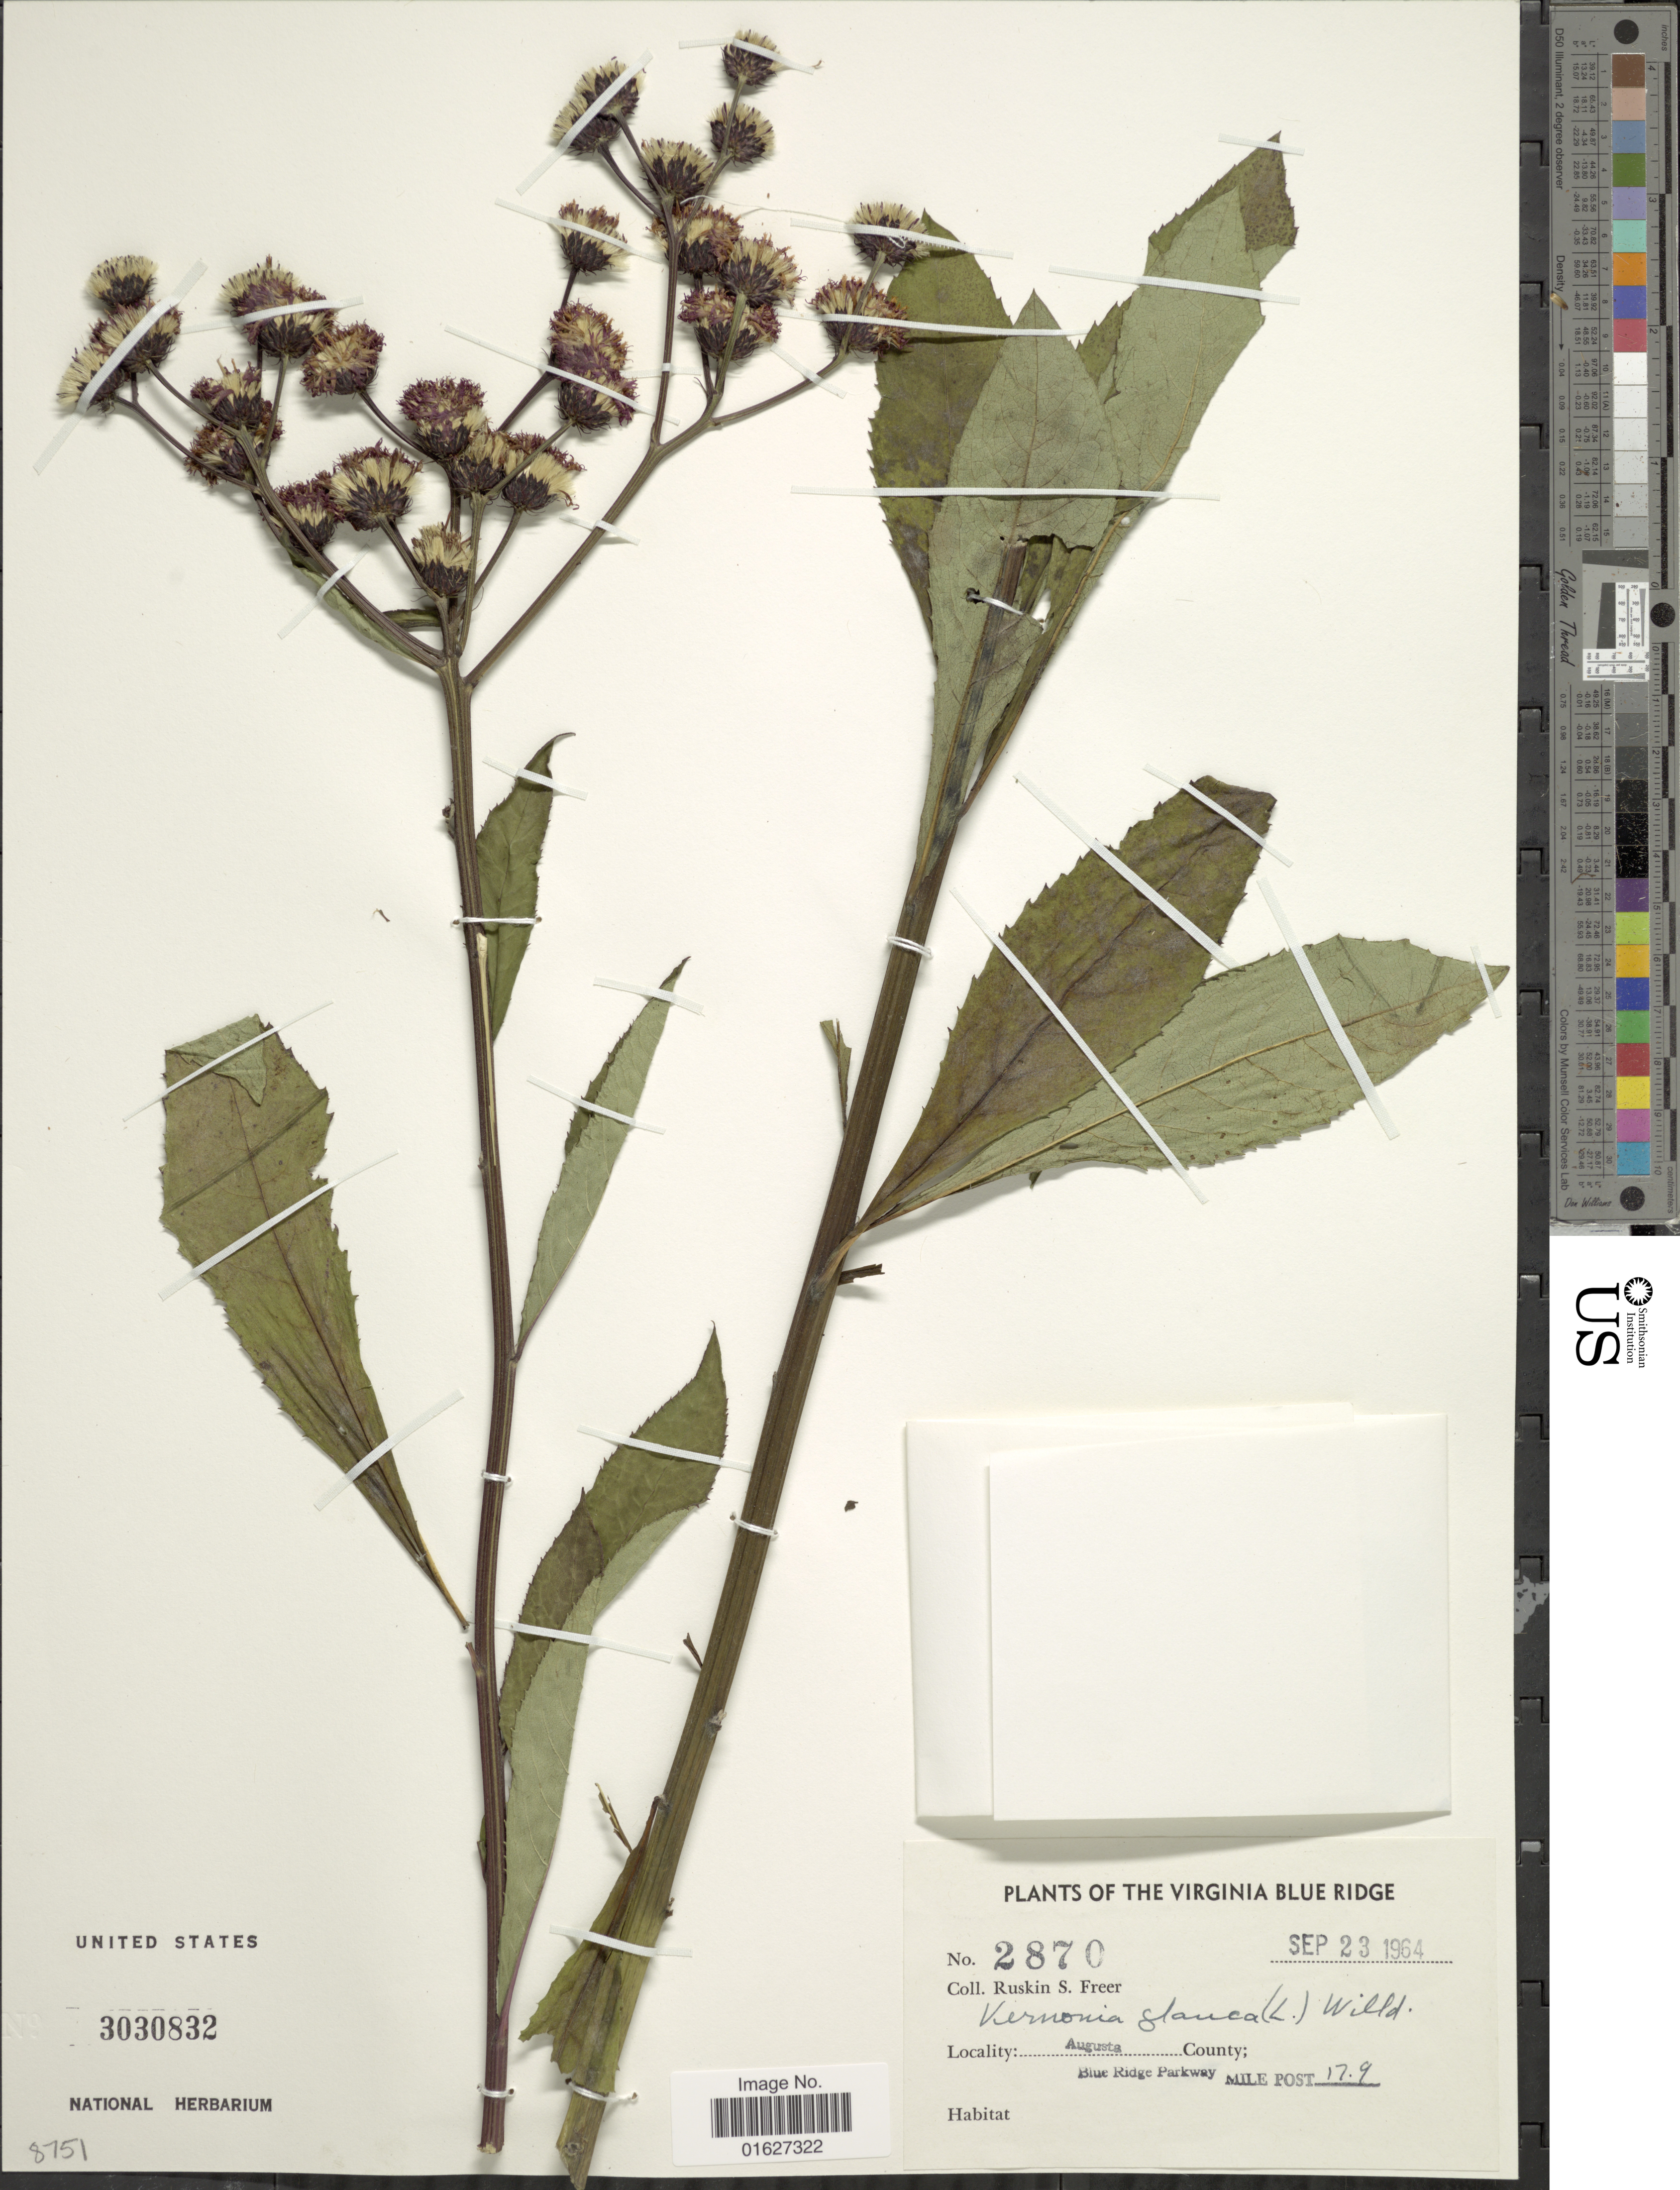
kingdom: Plantae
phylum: Tracheophyta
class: Magnoliopsida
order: Asterales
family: Asteraceae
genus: Vernonia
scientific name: Vernonia glauca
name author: (L.) Willd.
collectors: R. Freer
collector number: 2870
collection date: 1964-09-23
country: United States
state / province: Virginia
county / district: Augusta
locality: Virginia Blue Ridge. Augusta County. Blue Ridge Parkway. Mile Post 17.9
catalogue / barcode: US 3030832